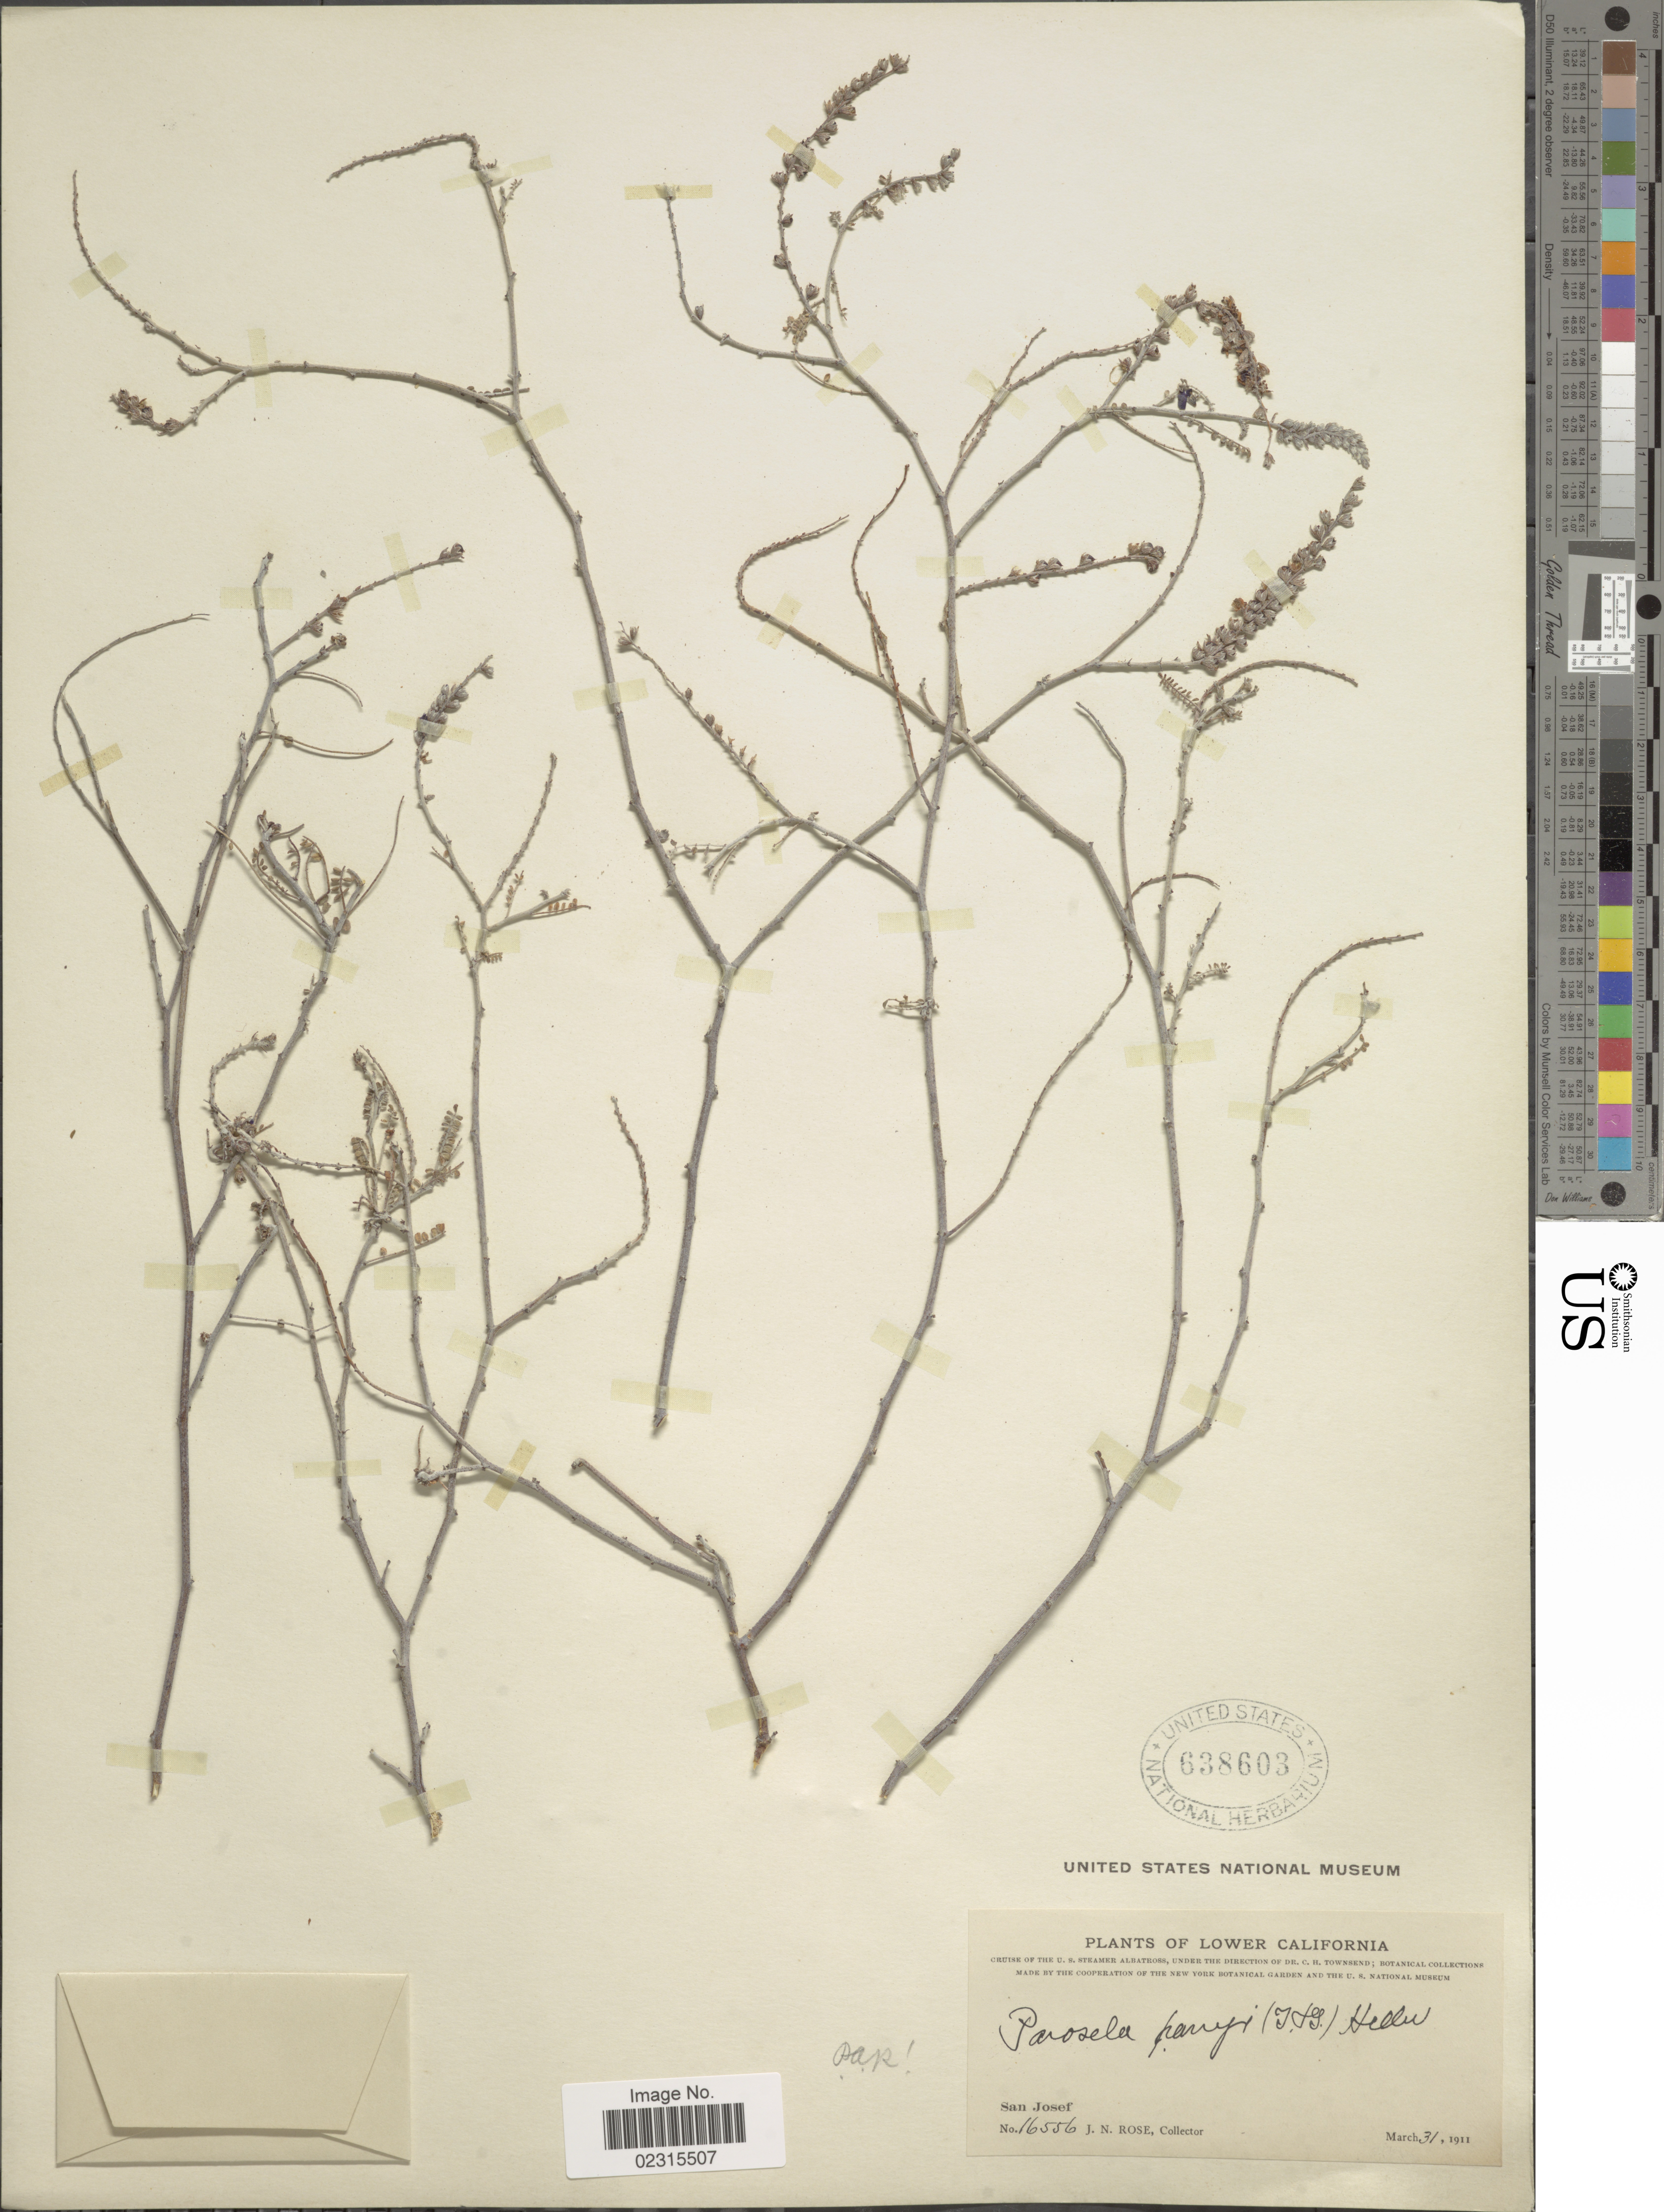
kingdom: Plantae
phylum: Tracheophyta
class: Magnoliopsida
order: Fabales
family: Fabaceae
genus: Marina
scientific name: Marina parryi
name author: (Torr. & A. Gray) Barneby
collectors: J. N. Rose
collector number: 16556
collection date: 1911-03-31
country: Mexico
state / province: Baja California Sur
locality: Lower California, San Josef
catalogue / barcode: US 638603